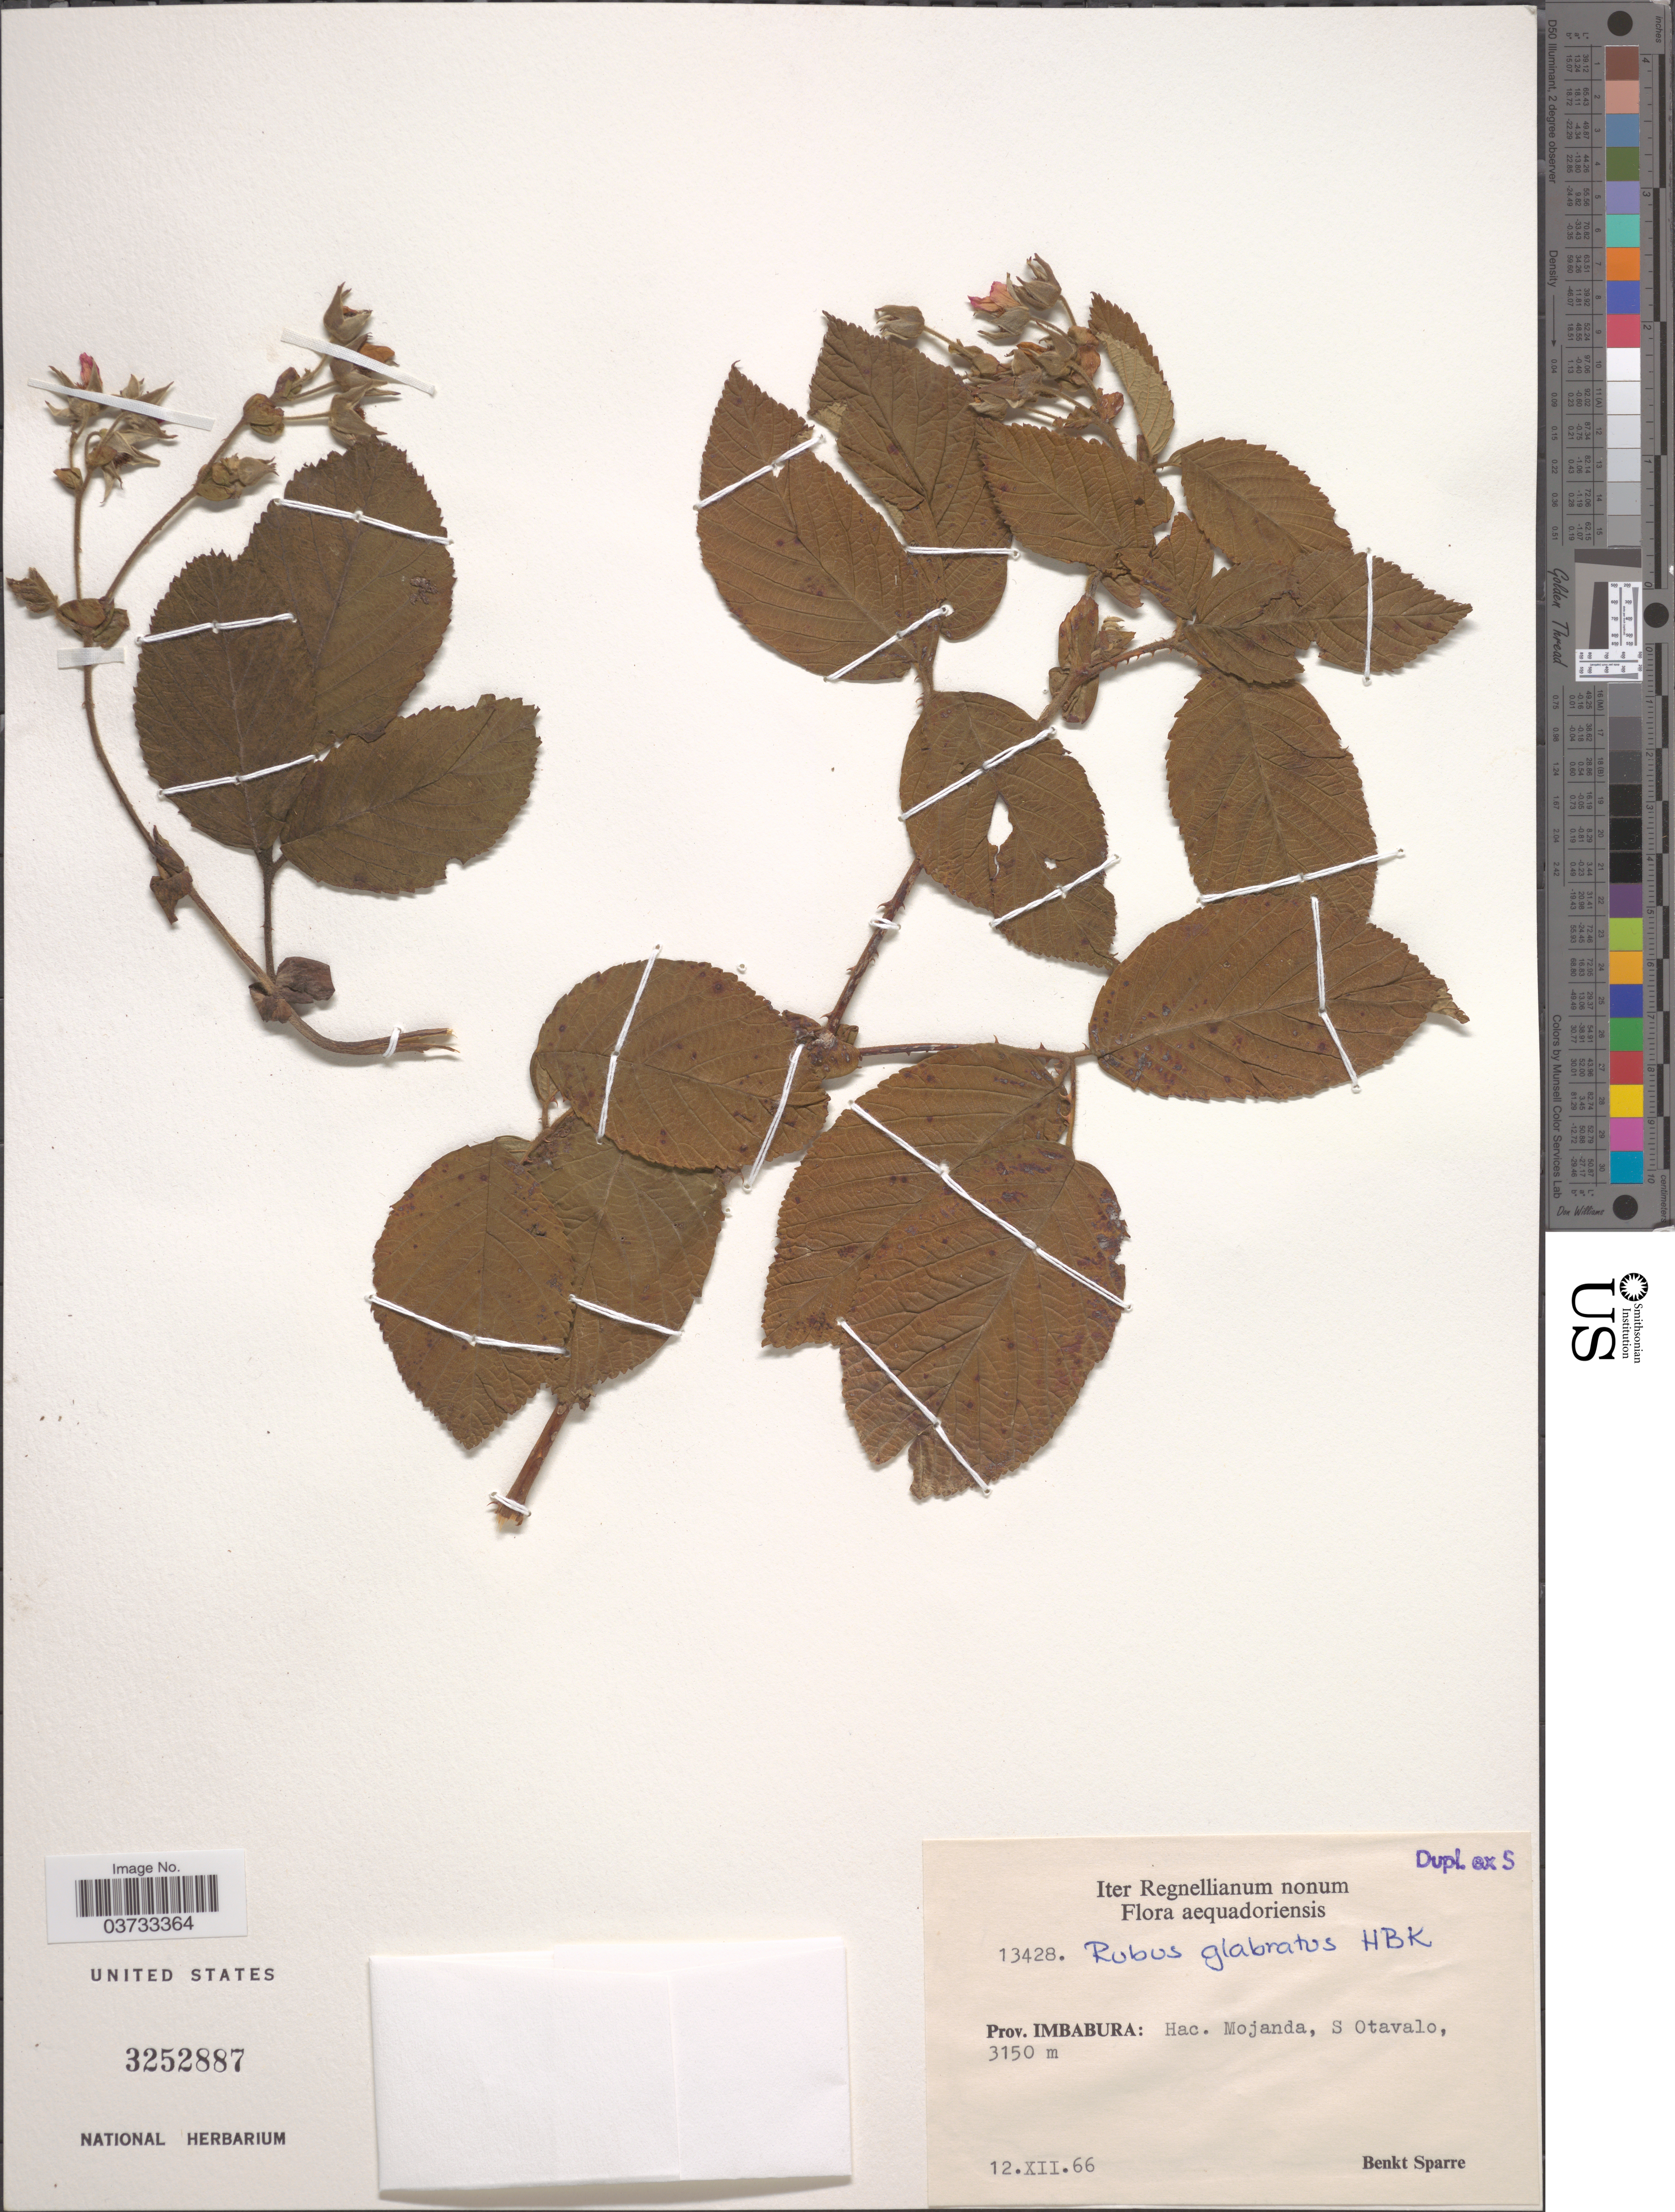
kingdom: Plantae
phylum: Tracheophyta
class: Magnoliopsida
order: Rosales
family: Rosaceae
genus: Rubus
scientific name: Rubus glabratus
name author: Kunth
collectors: B. Sparre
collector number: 13428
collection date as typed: Transcribed d/m/y: 12/12/66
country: Ecuador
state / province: Imbabura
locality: Hac. Mojanda, S Otavalo.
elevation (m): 3150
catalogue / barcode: US 3252887